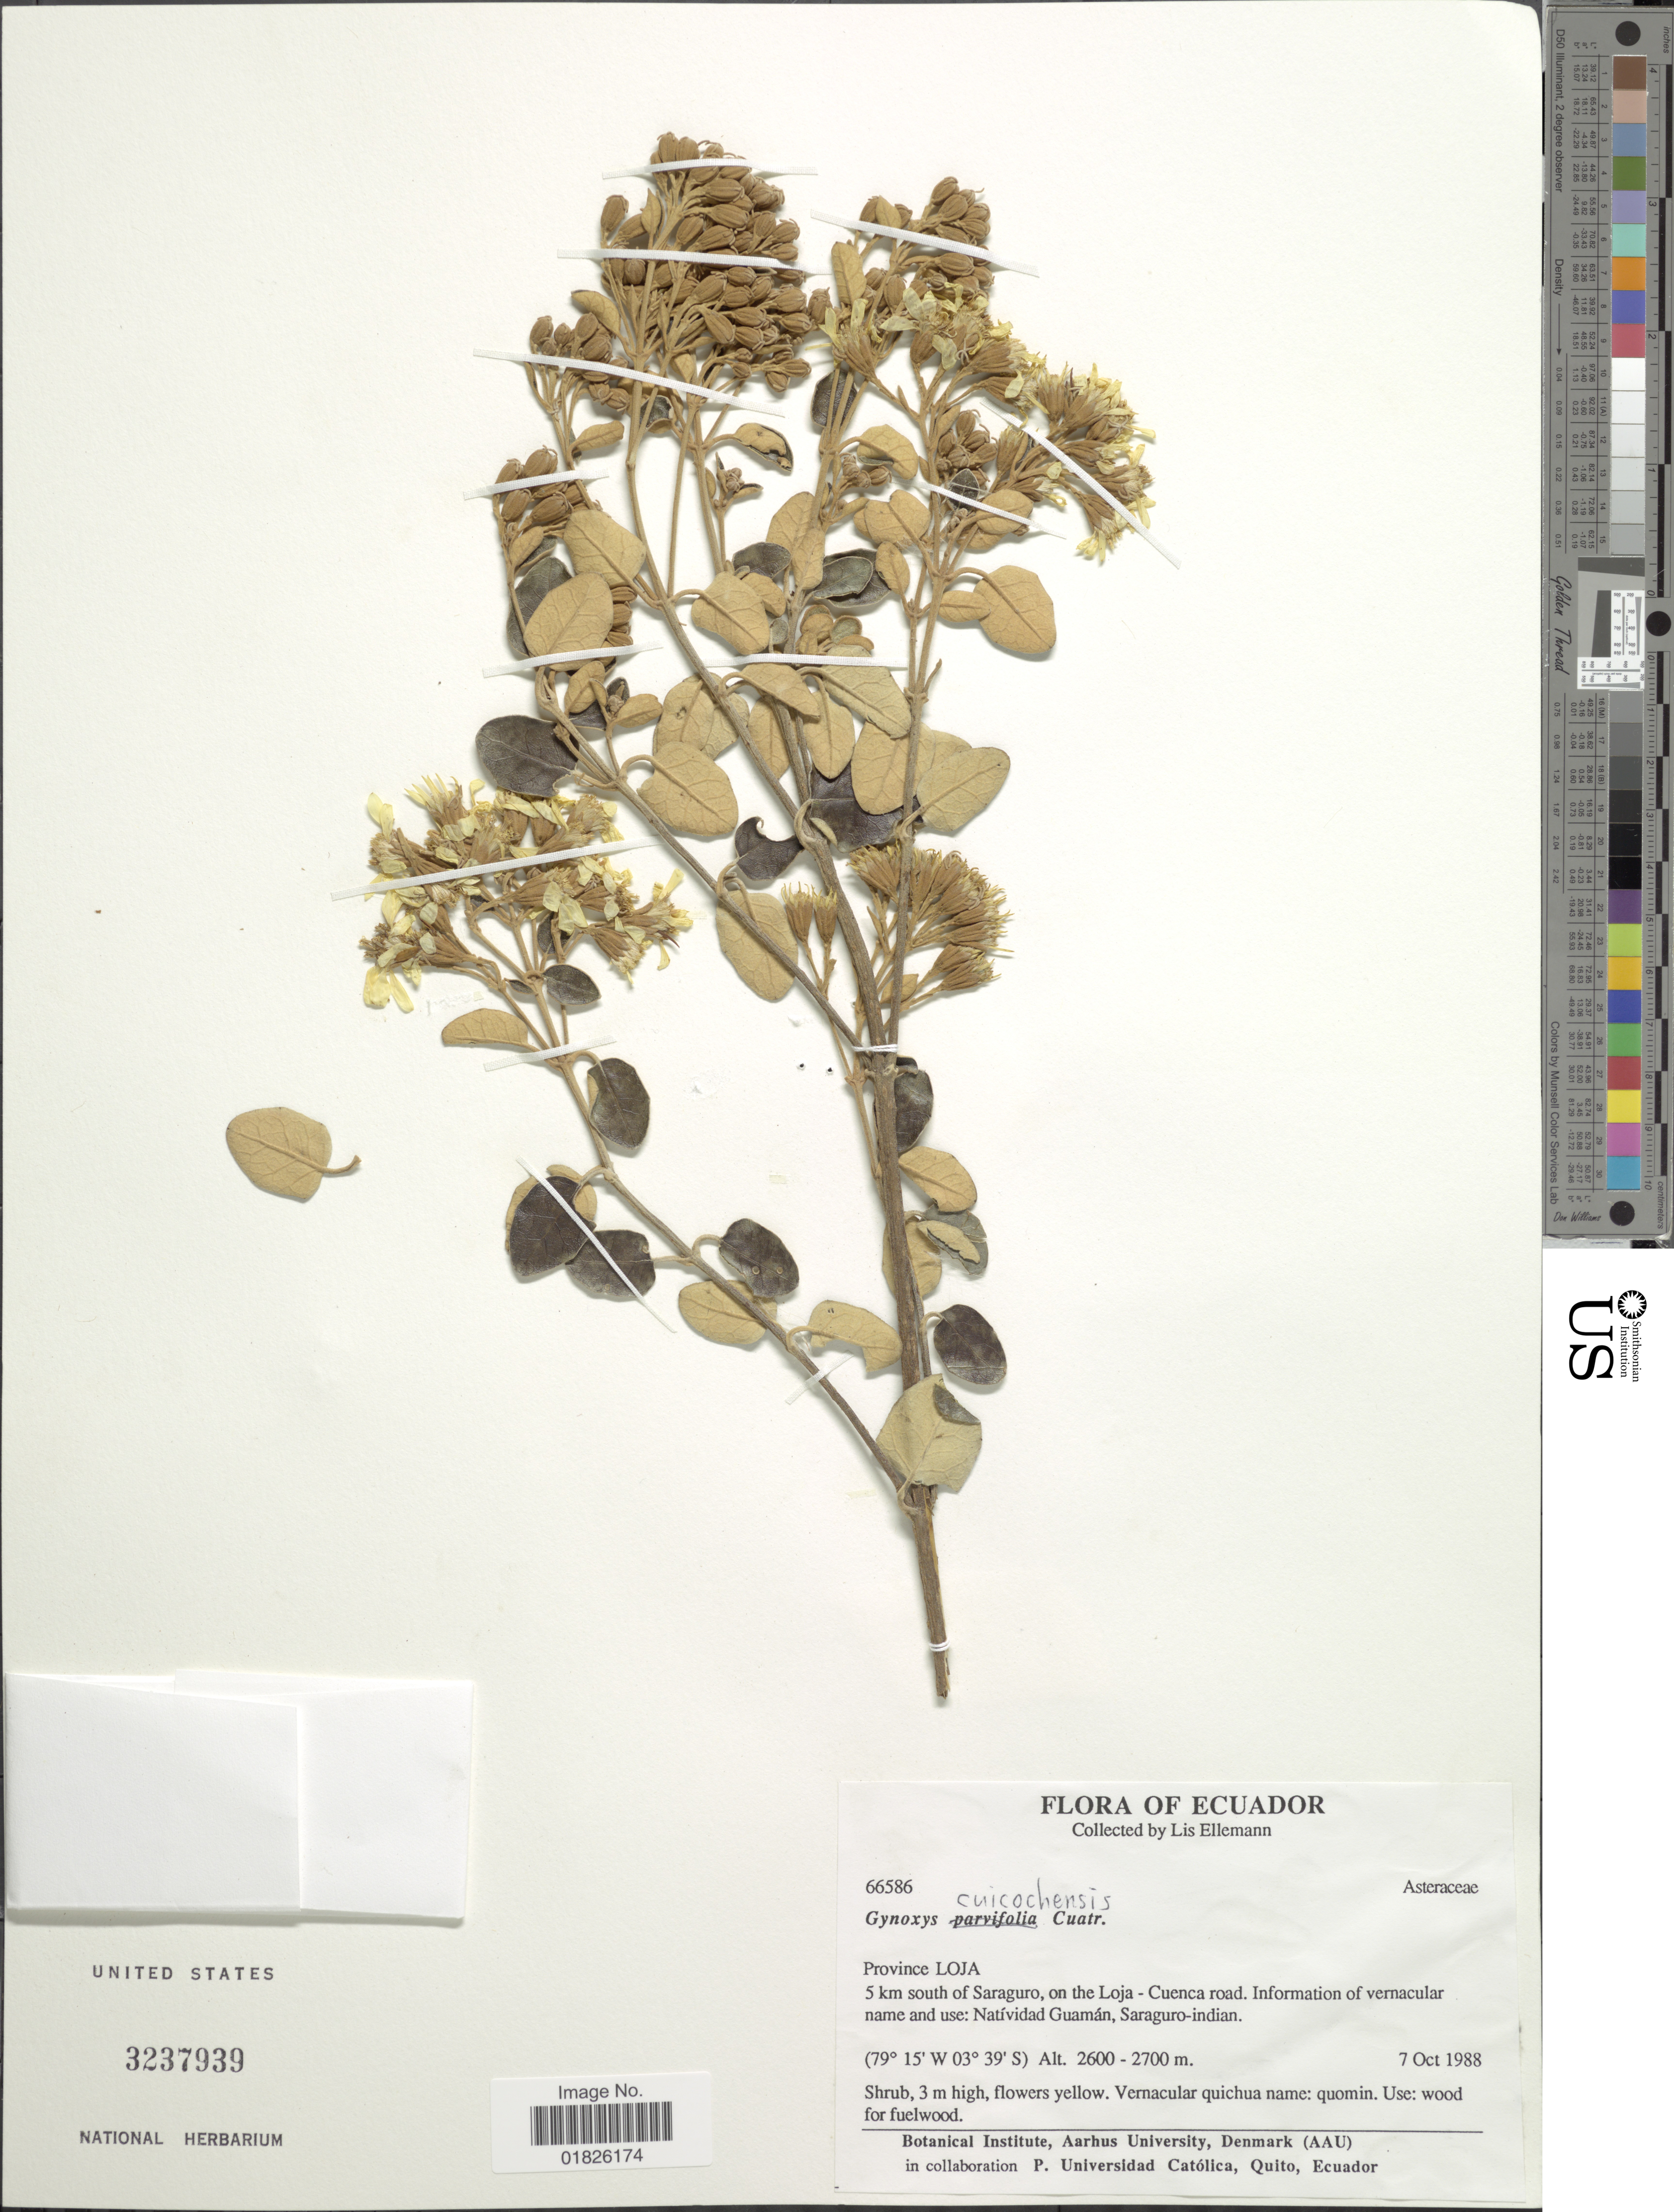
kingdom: Plantae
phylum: Tracheophyta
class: Magnoliopsida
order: Asterales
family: Asteraceae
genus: Gynoxys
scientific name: Gynoxys cuicochensis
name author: Cuatrec.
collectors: L. Ellemann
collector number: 66586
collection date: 1988-10-07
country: Ecuador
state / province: Loja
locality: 5 km south of Saraguro, on the Loja-Cuenca road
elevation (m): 2600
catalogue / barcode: US 3237939